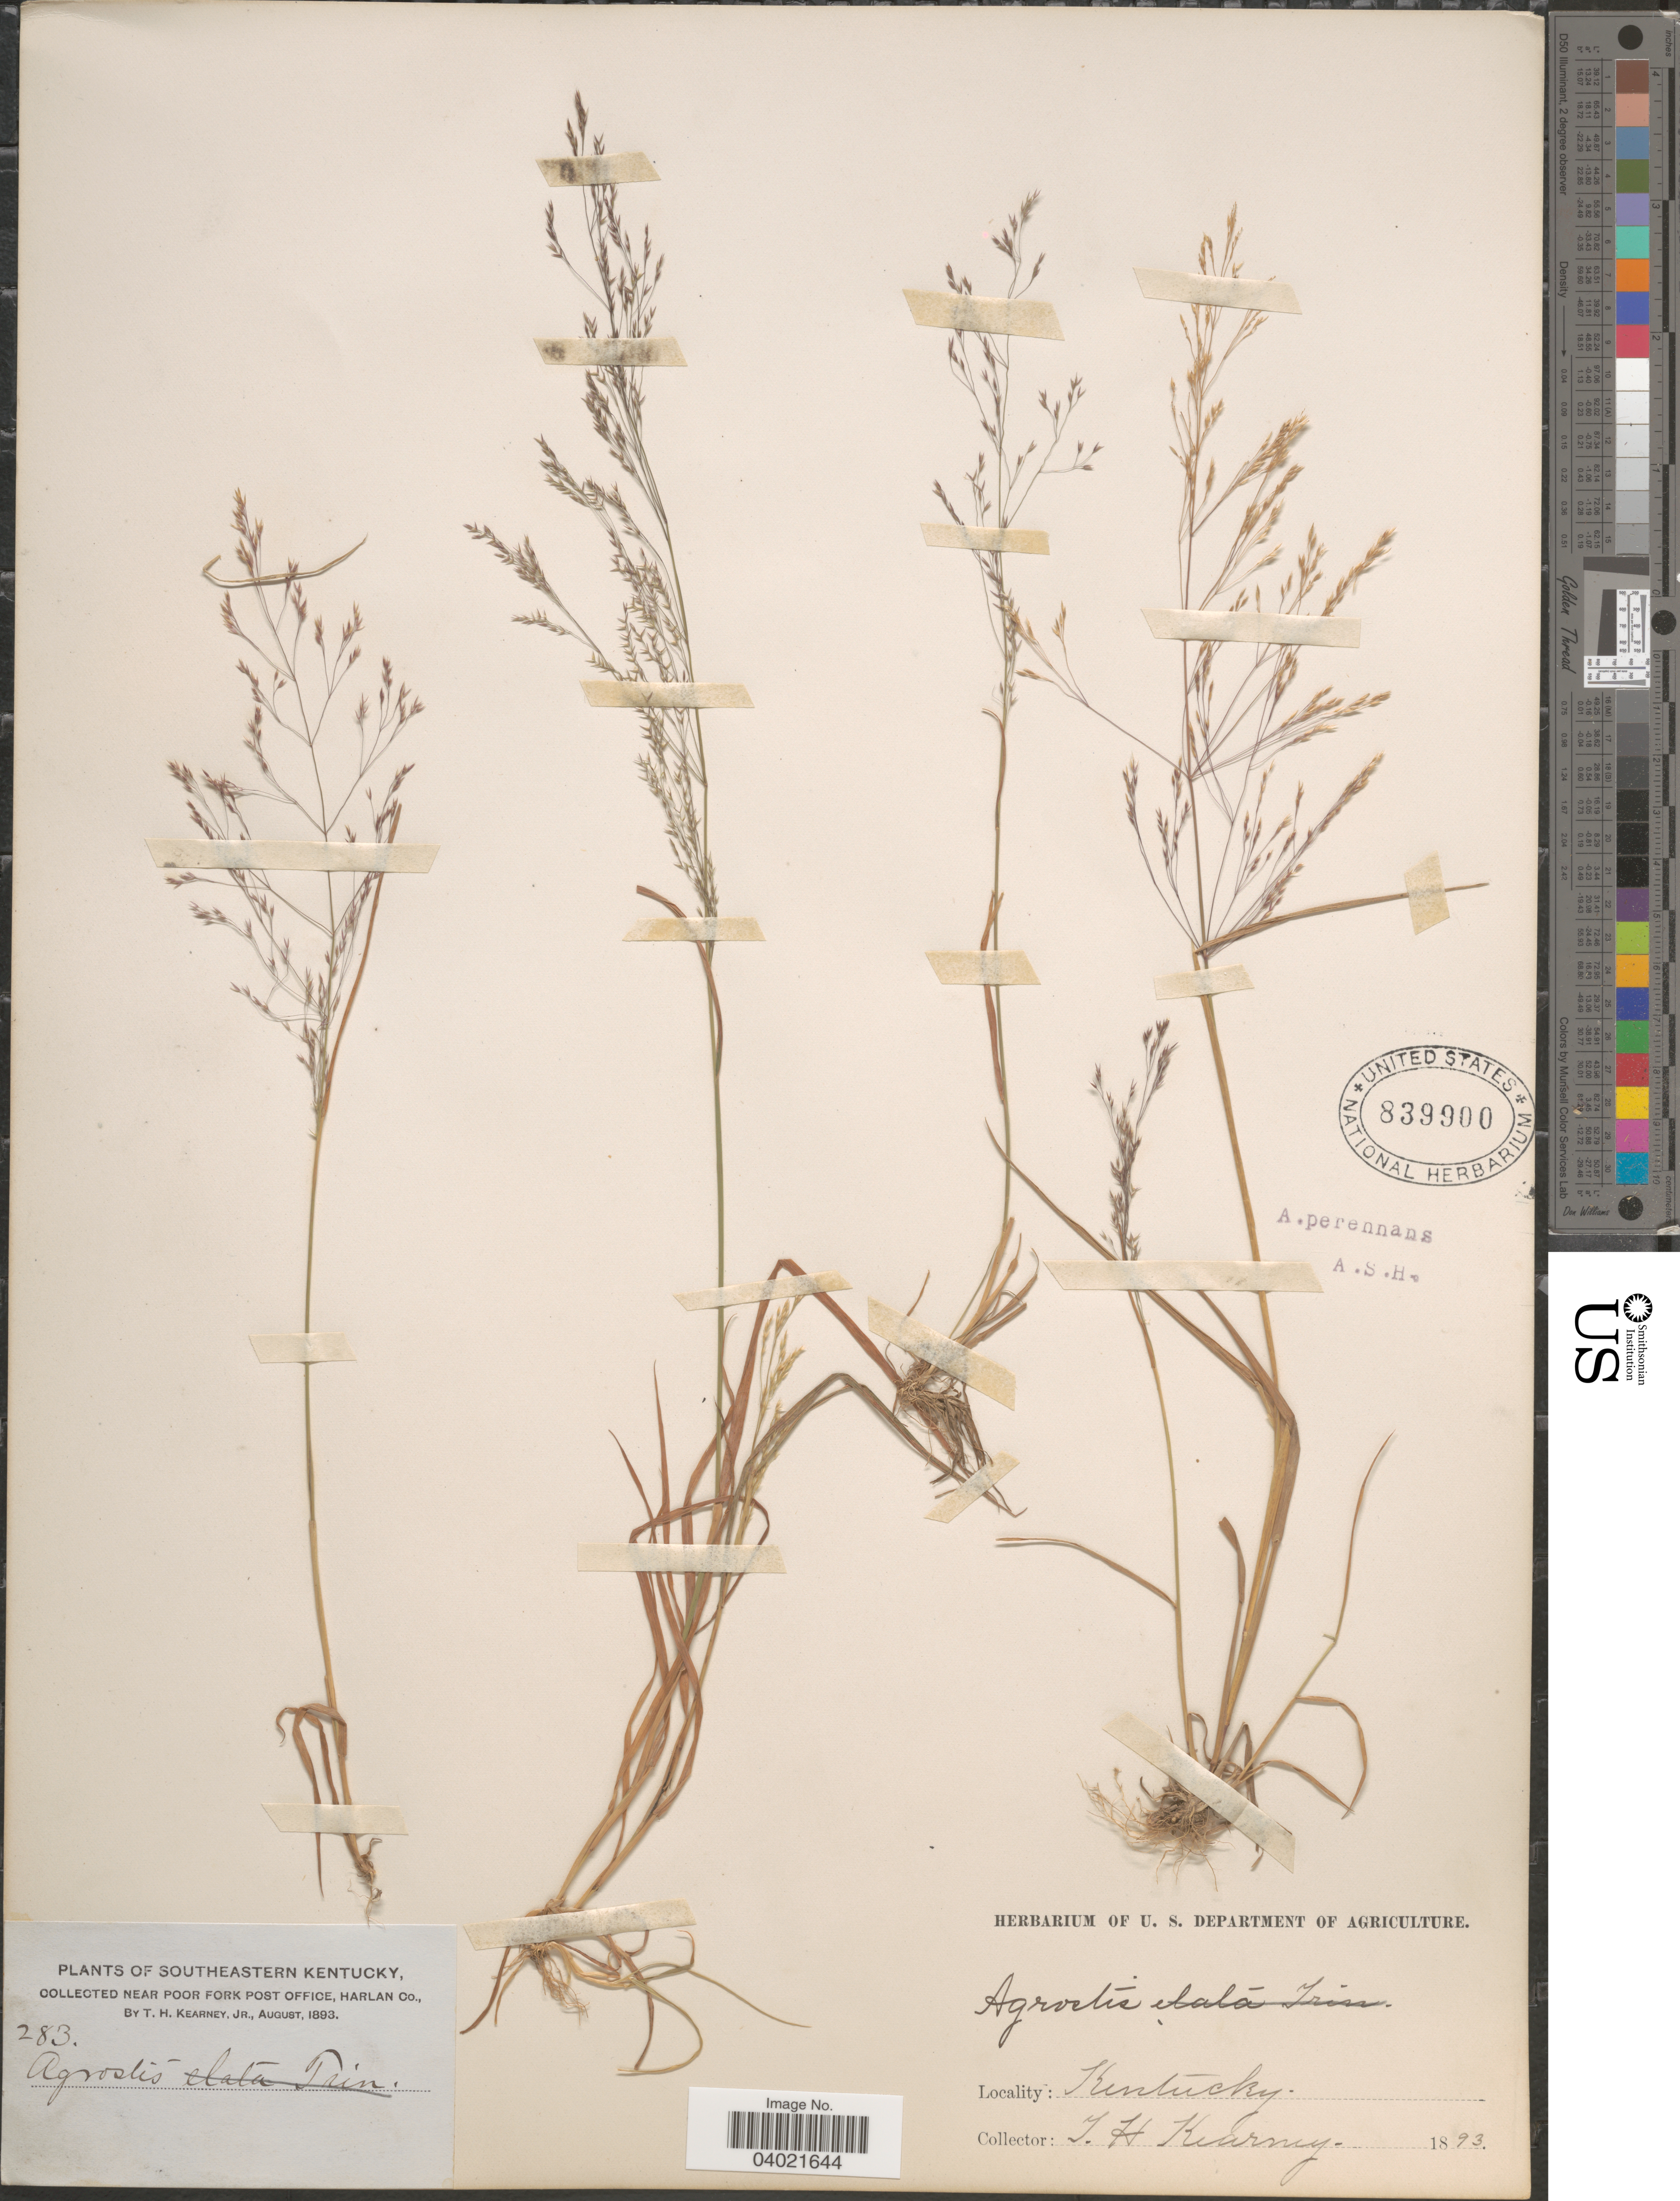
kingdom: Plantae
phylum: Tracheophyta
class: Liliopsida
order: Poales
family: Poaceae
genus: Agrostis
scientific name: Agrostis perennans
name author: (Walter) Tuck.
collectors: T. H. Kearney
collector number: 283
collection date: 1893-08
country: United States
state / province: Kentucky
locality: Southeastern Kentucky. Near Poor Fork Post Office, Harlan Co.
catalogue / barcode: US 839900